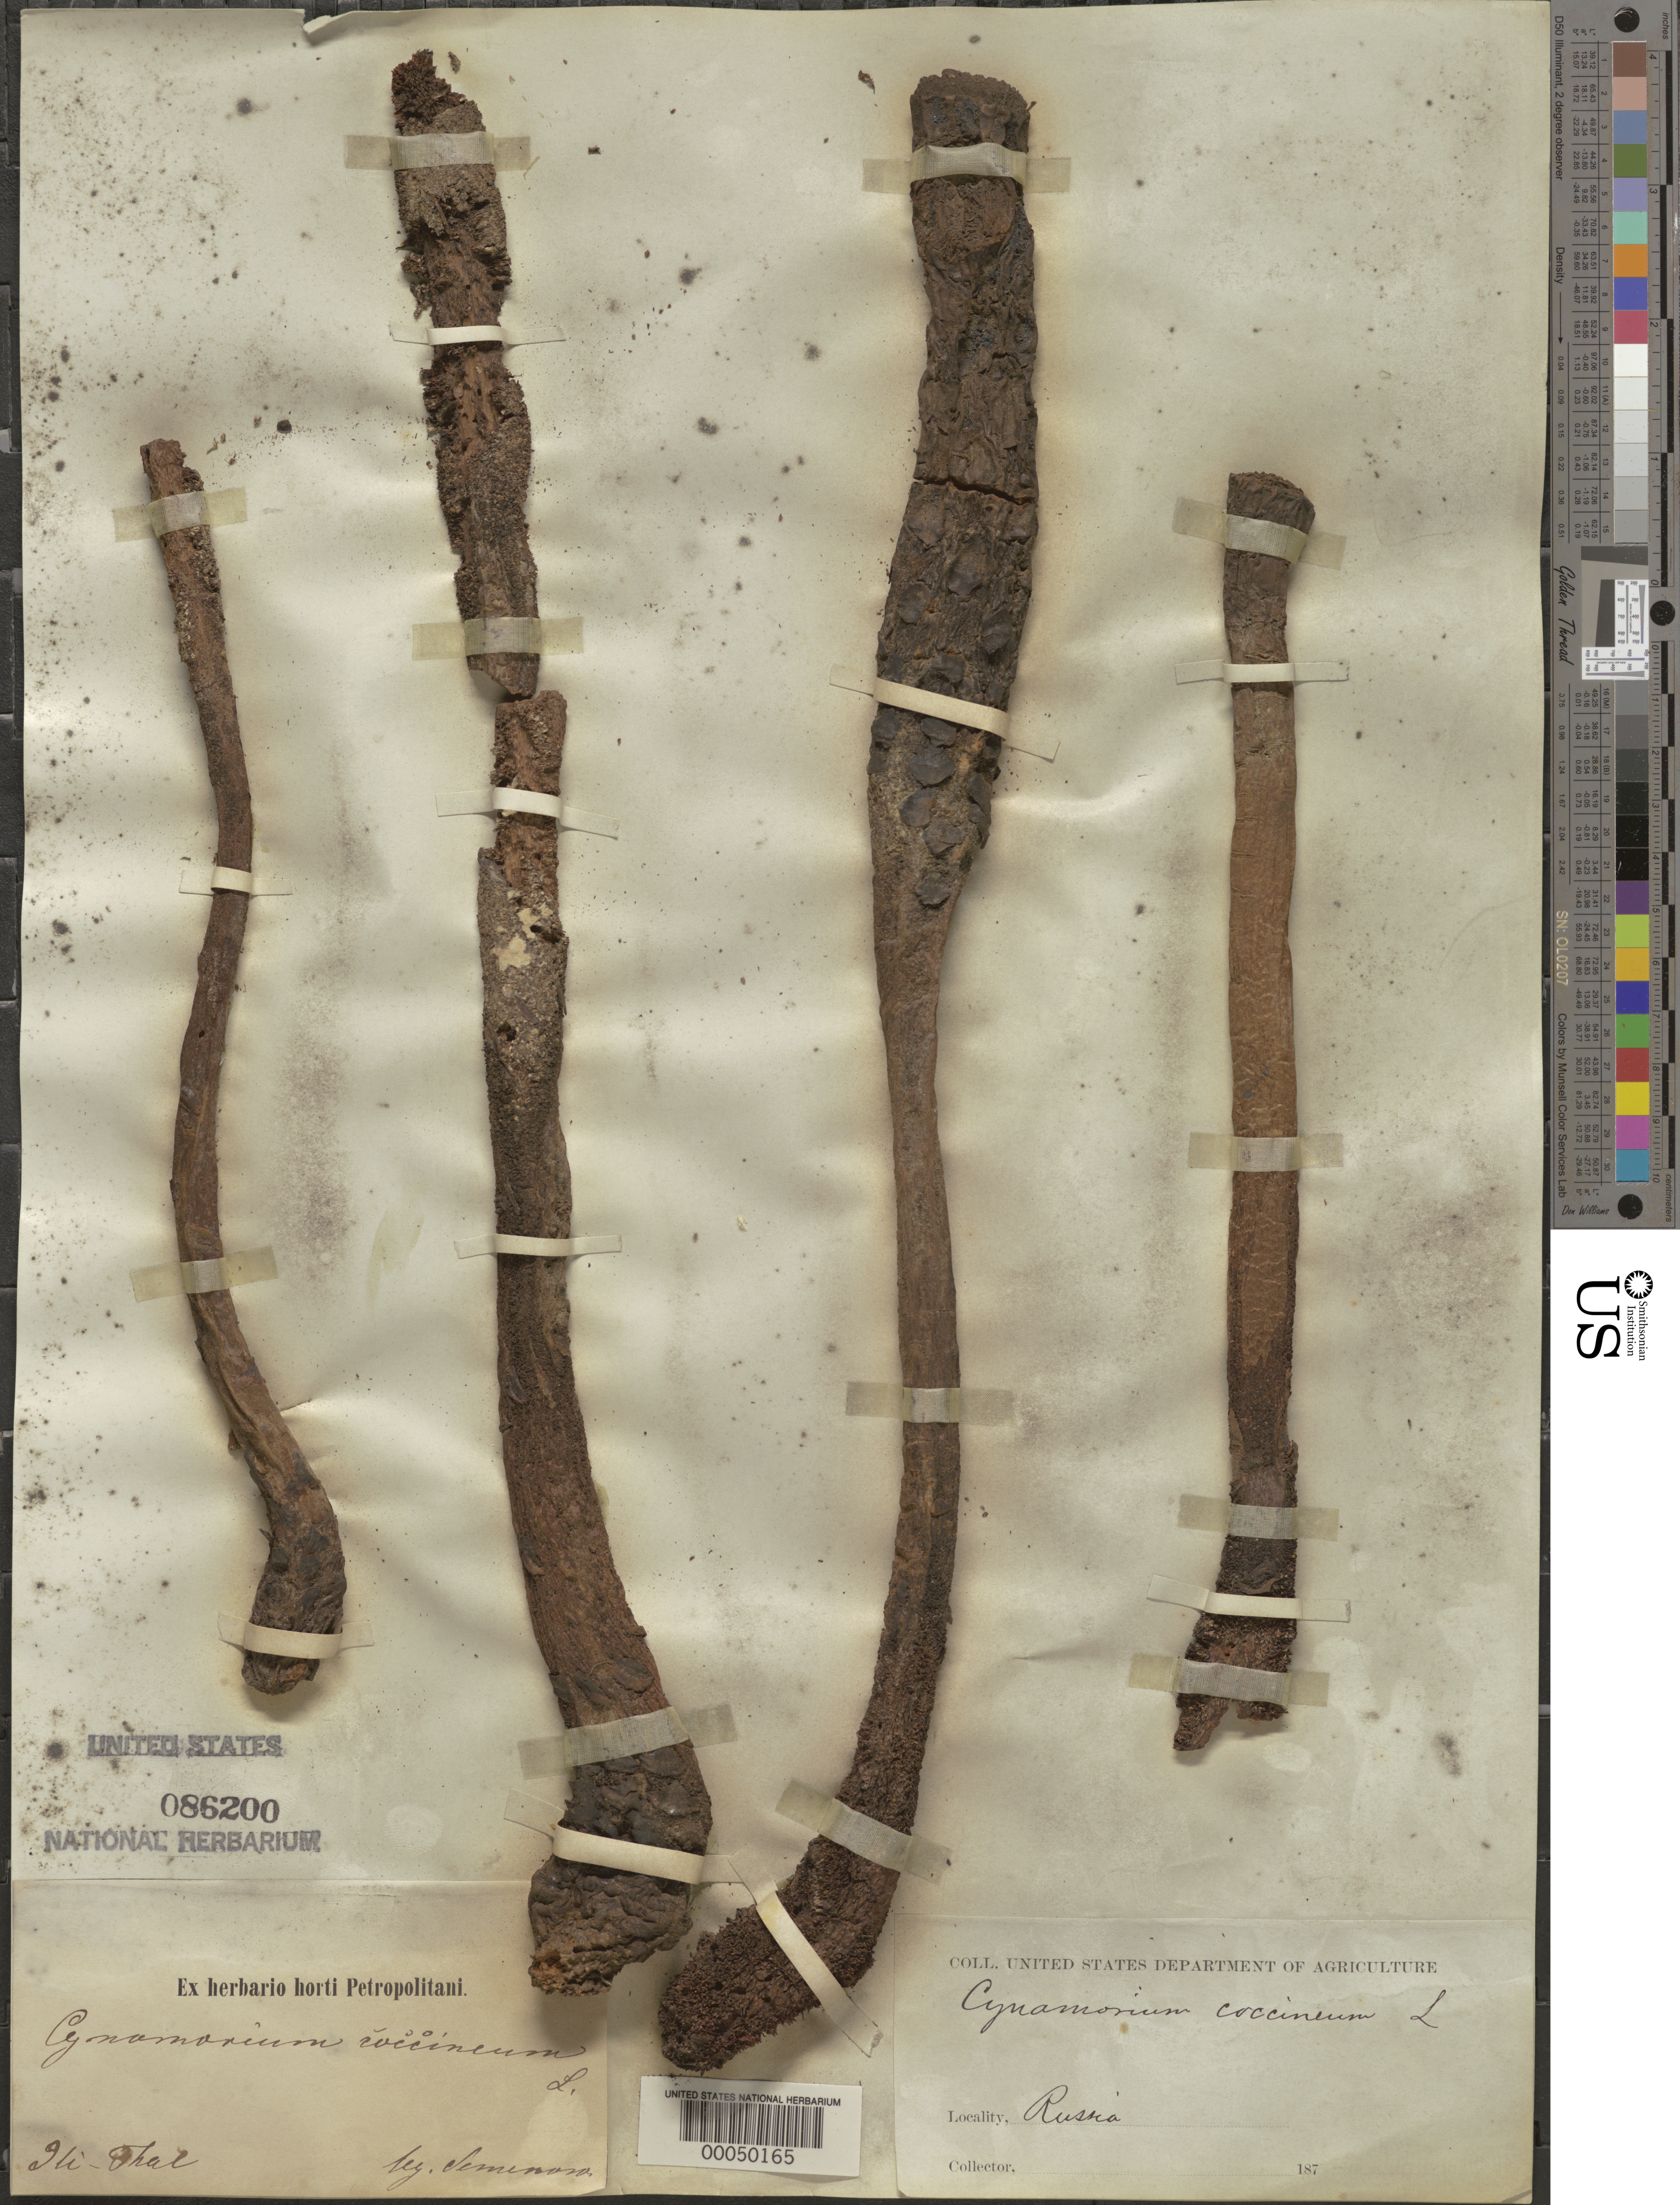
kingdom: Plantae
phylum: Tracheophyta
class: Magnoliopsida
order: Saxifragales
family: Cynomoriaceae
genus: Cynomorium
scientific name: Cynomorium coccineum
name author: L.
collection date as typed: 187-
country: Russian Federation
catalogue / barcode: US 86200